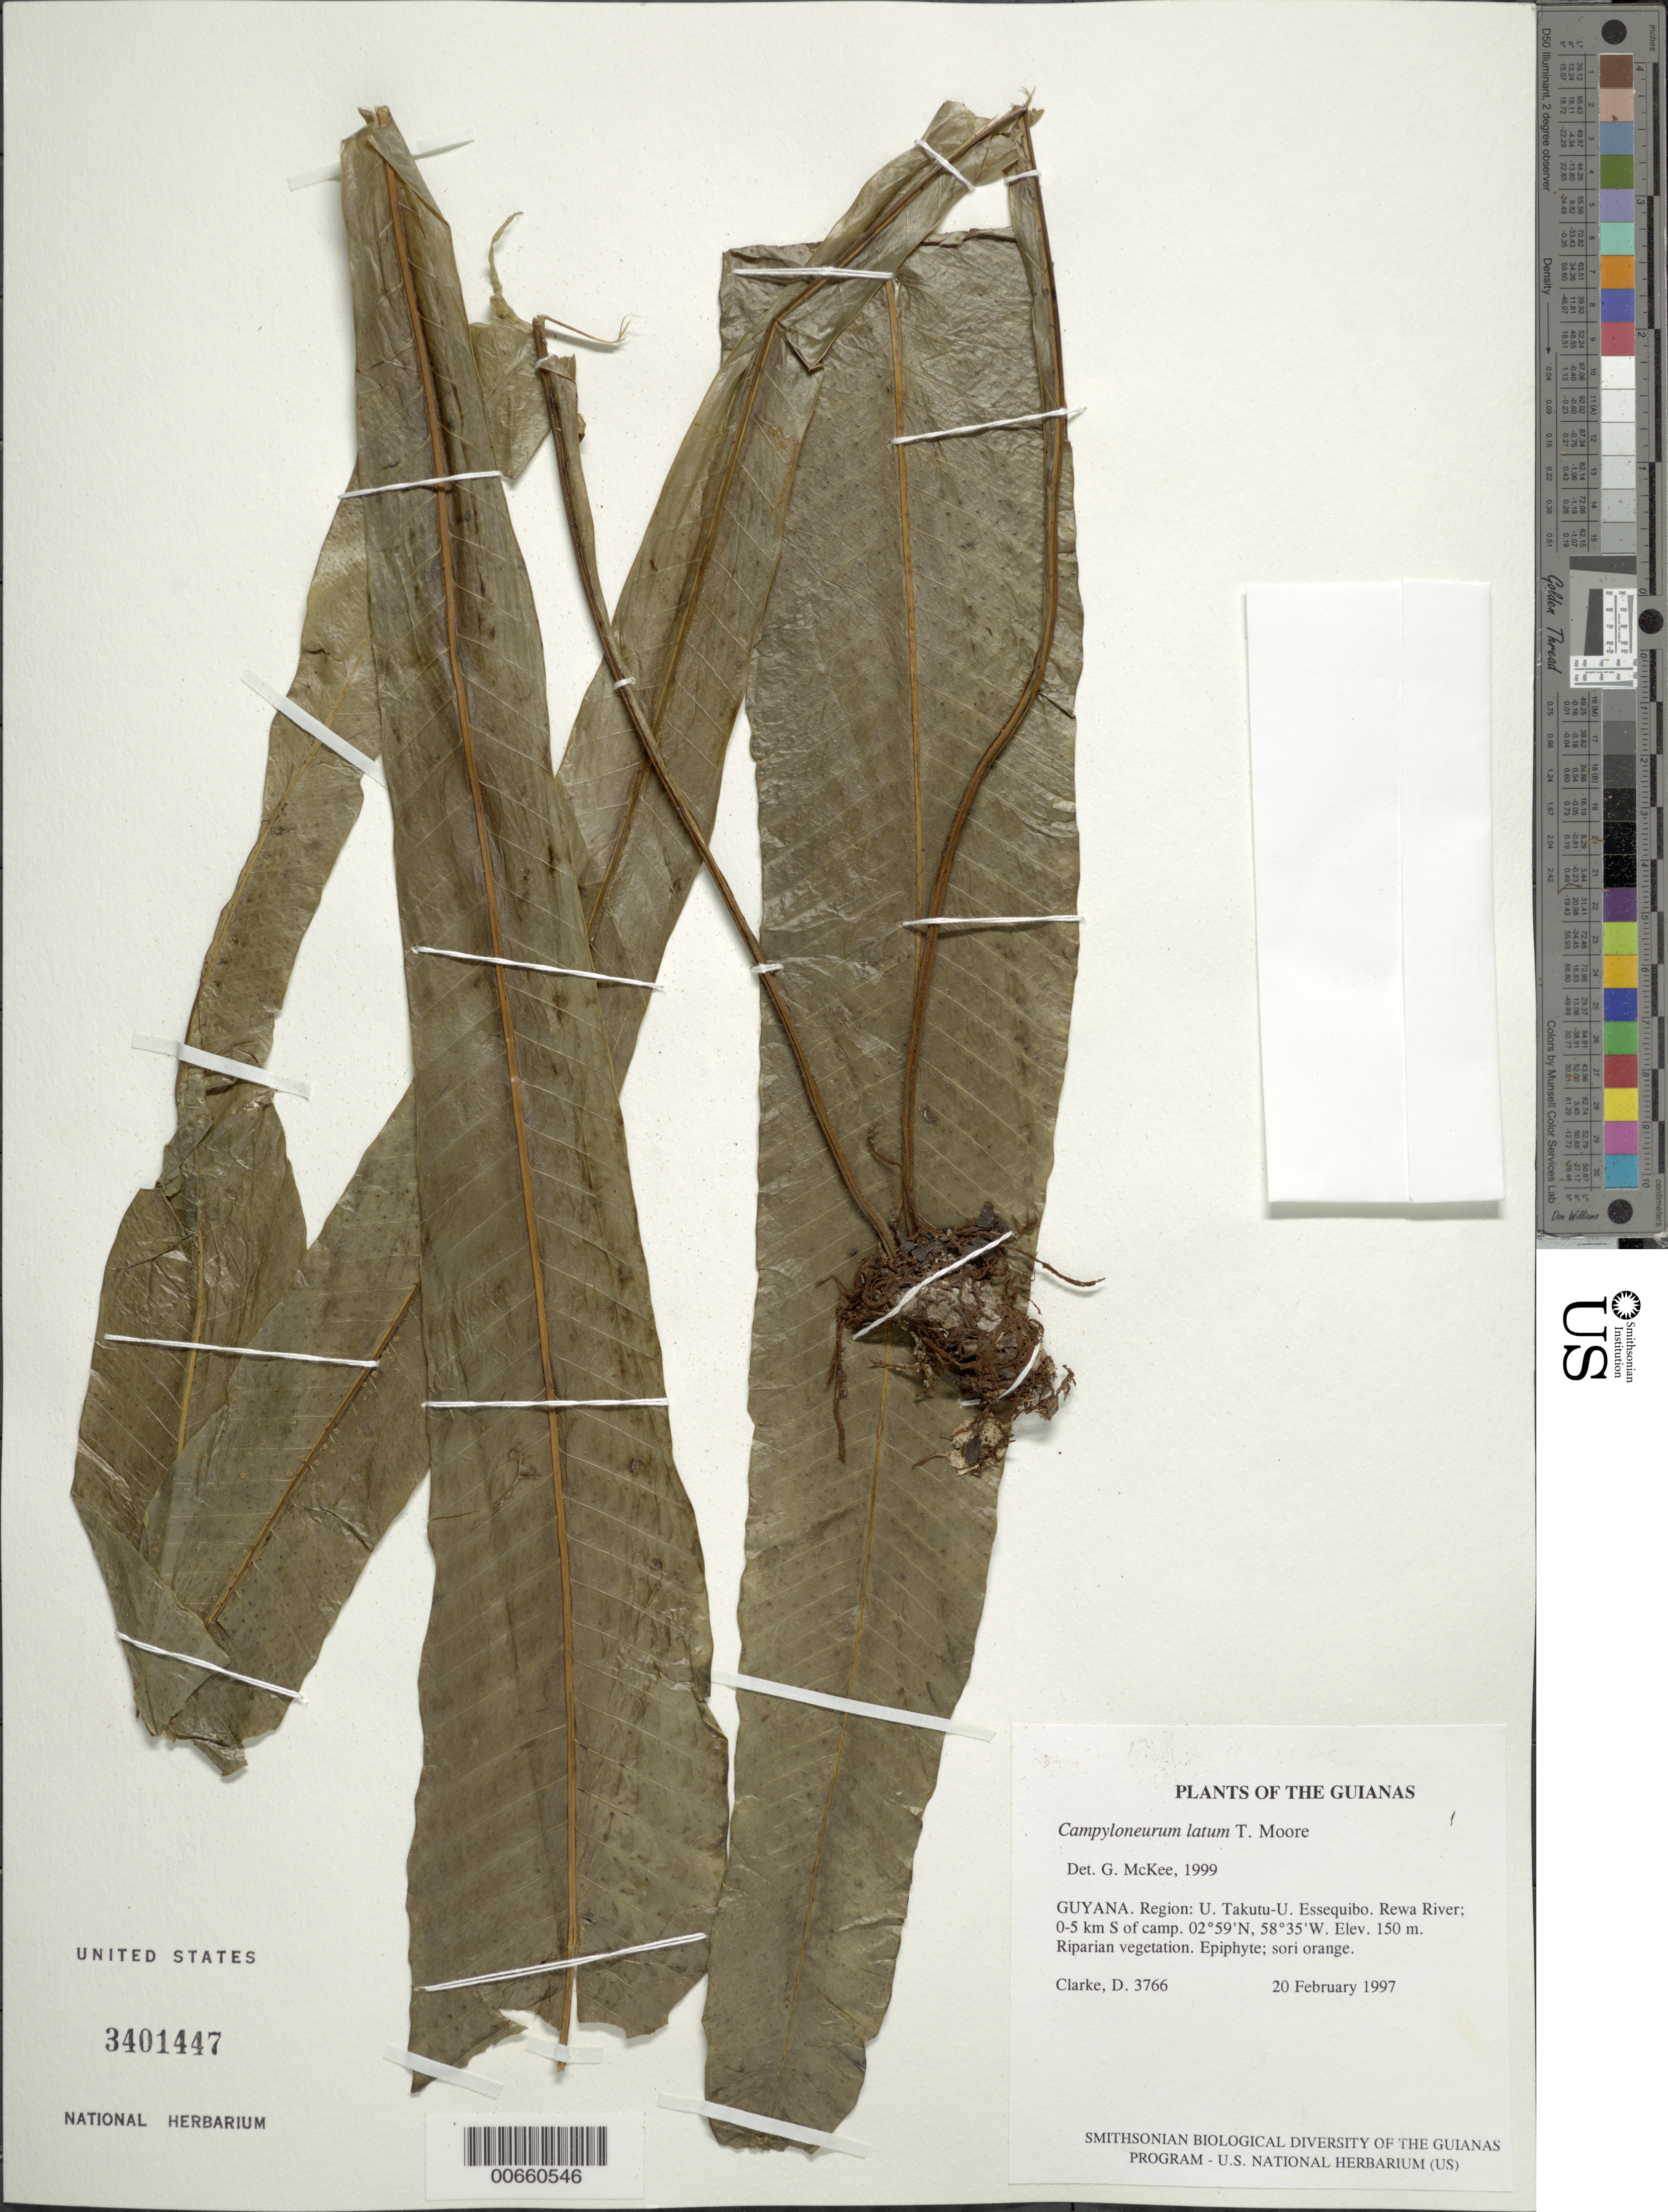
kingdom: Plantae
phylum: Tracheophyta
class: Polypodiopsida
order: Polypodiales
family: Polypodiaceae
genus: Campyloneurum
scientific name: Campyloneurum latum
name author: T. Moore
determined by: McKee, G. S., (US), NMNH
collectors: H. D. Clarke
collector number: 3766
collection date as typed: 20 February 1997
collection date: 1997-02-20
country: Guyana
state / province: U. Takutu-U. Essequibo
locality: Rewa River; 0-5 km S of camp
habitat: Riparian vegetation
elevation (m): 150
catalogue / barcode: US 3401447